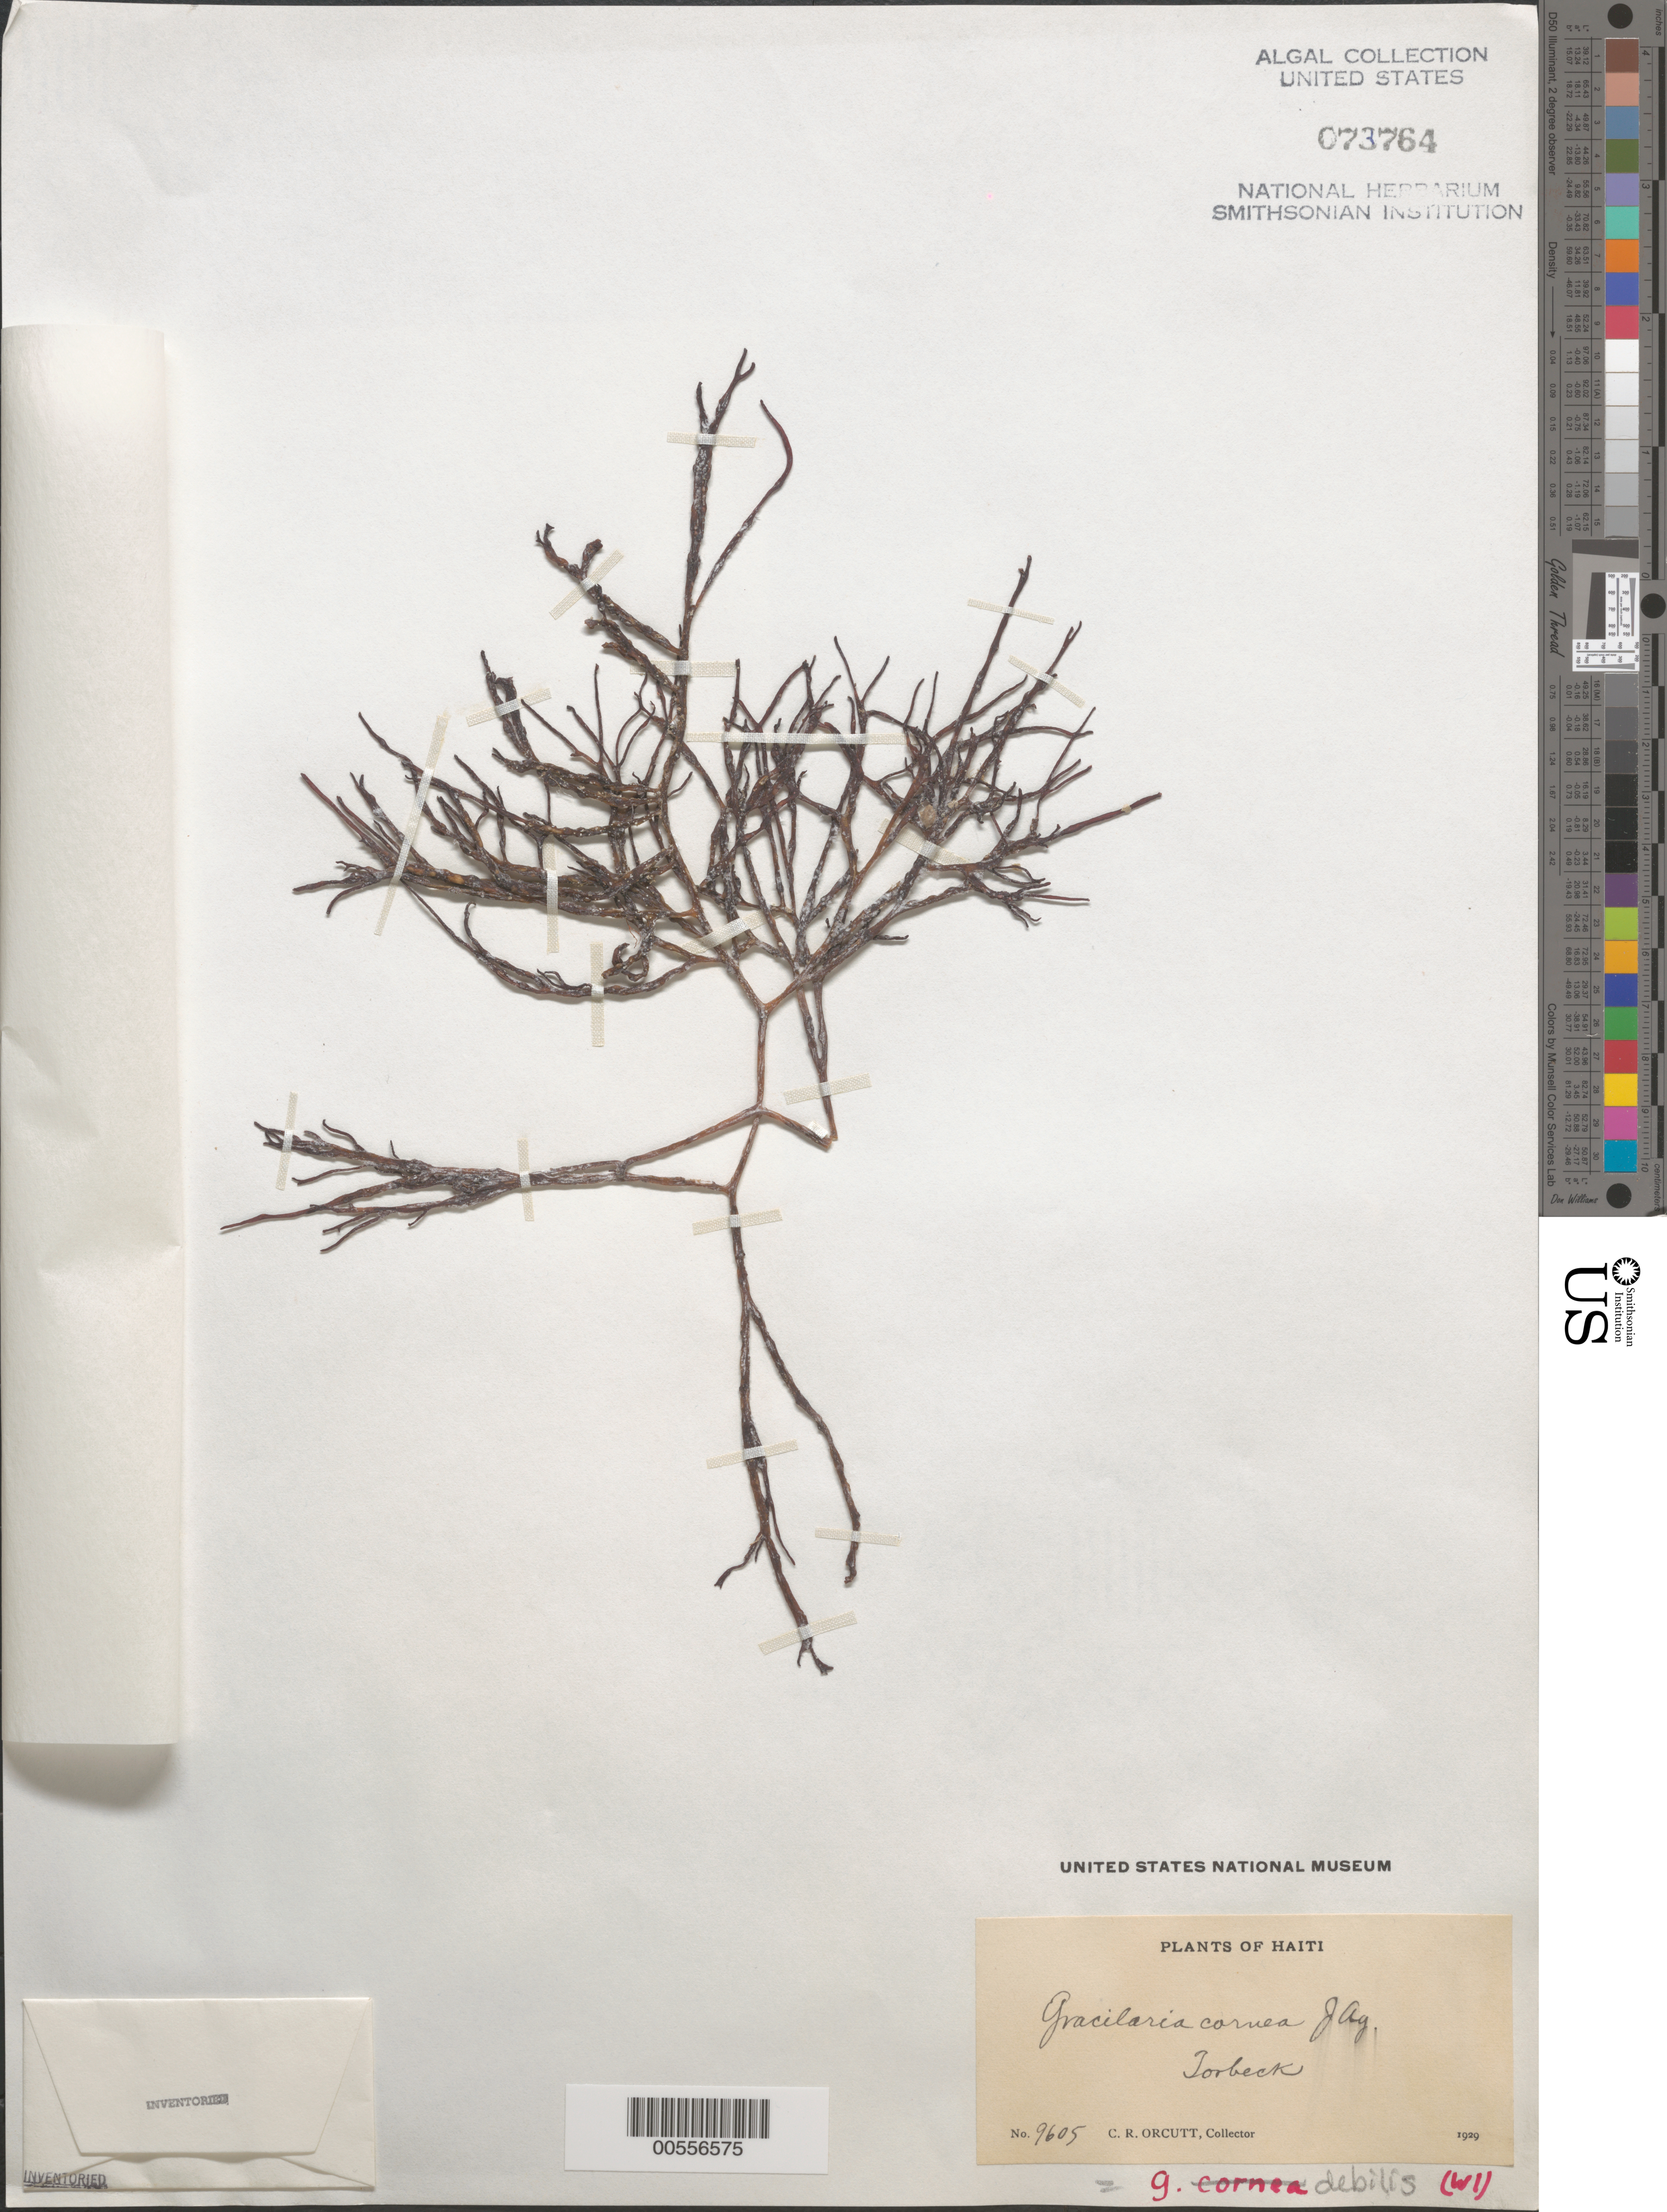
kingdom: Plantae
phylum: Rhodophyta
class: Florideophyceae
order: Gracilariales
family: Gracilariaceae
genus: Gracilaria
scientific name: Gracilaria debilis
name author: (Forssk.) Børgesen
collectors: C. R. Orcutt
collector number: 9605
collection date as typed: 1929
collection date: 1929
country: Haiti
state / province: Sud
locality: Torbeck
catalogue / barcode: US 73764